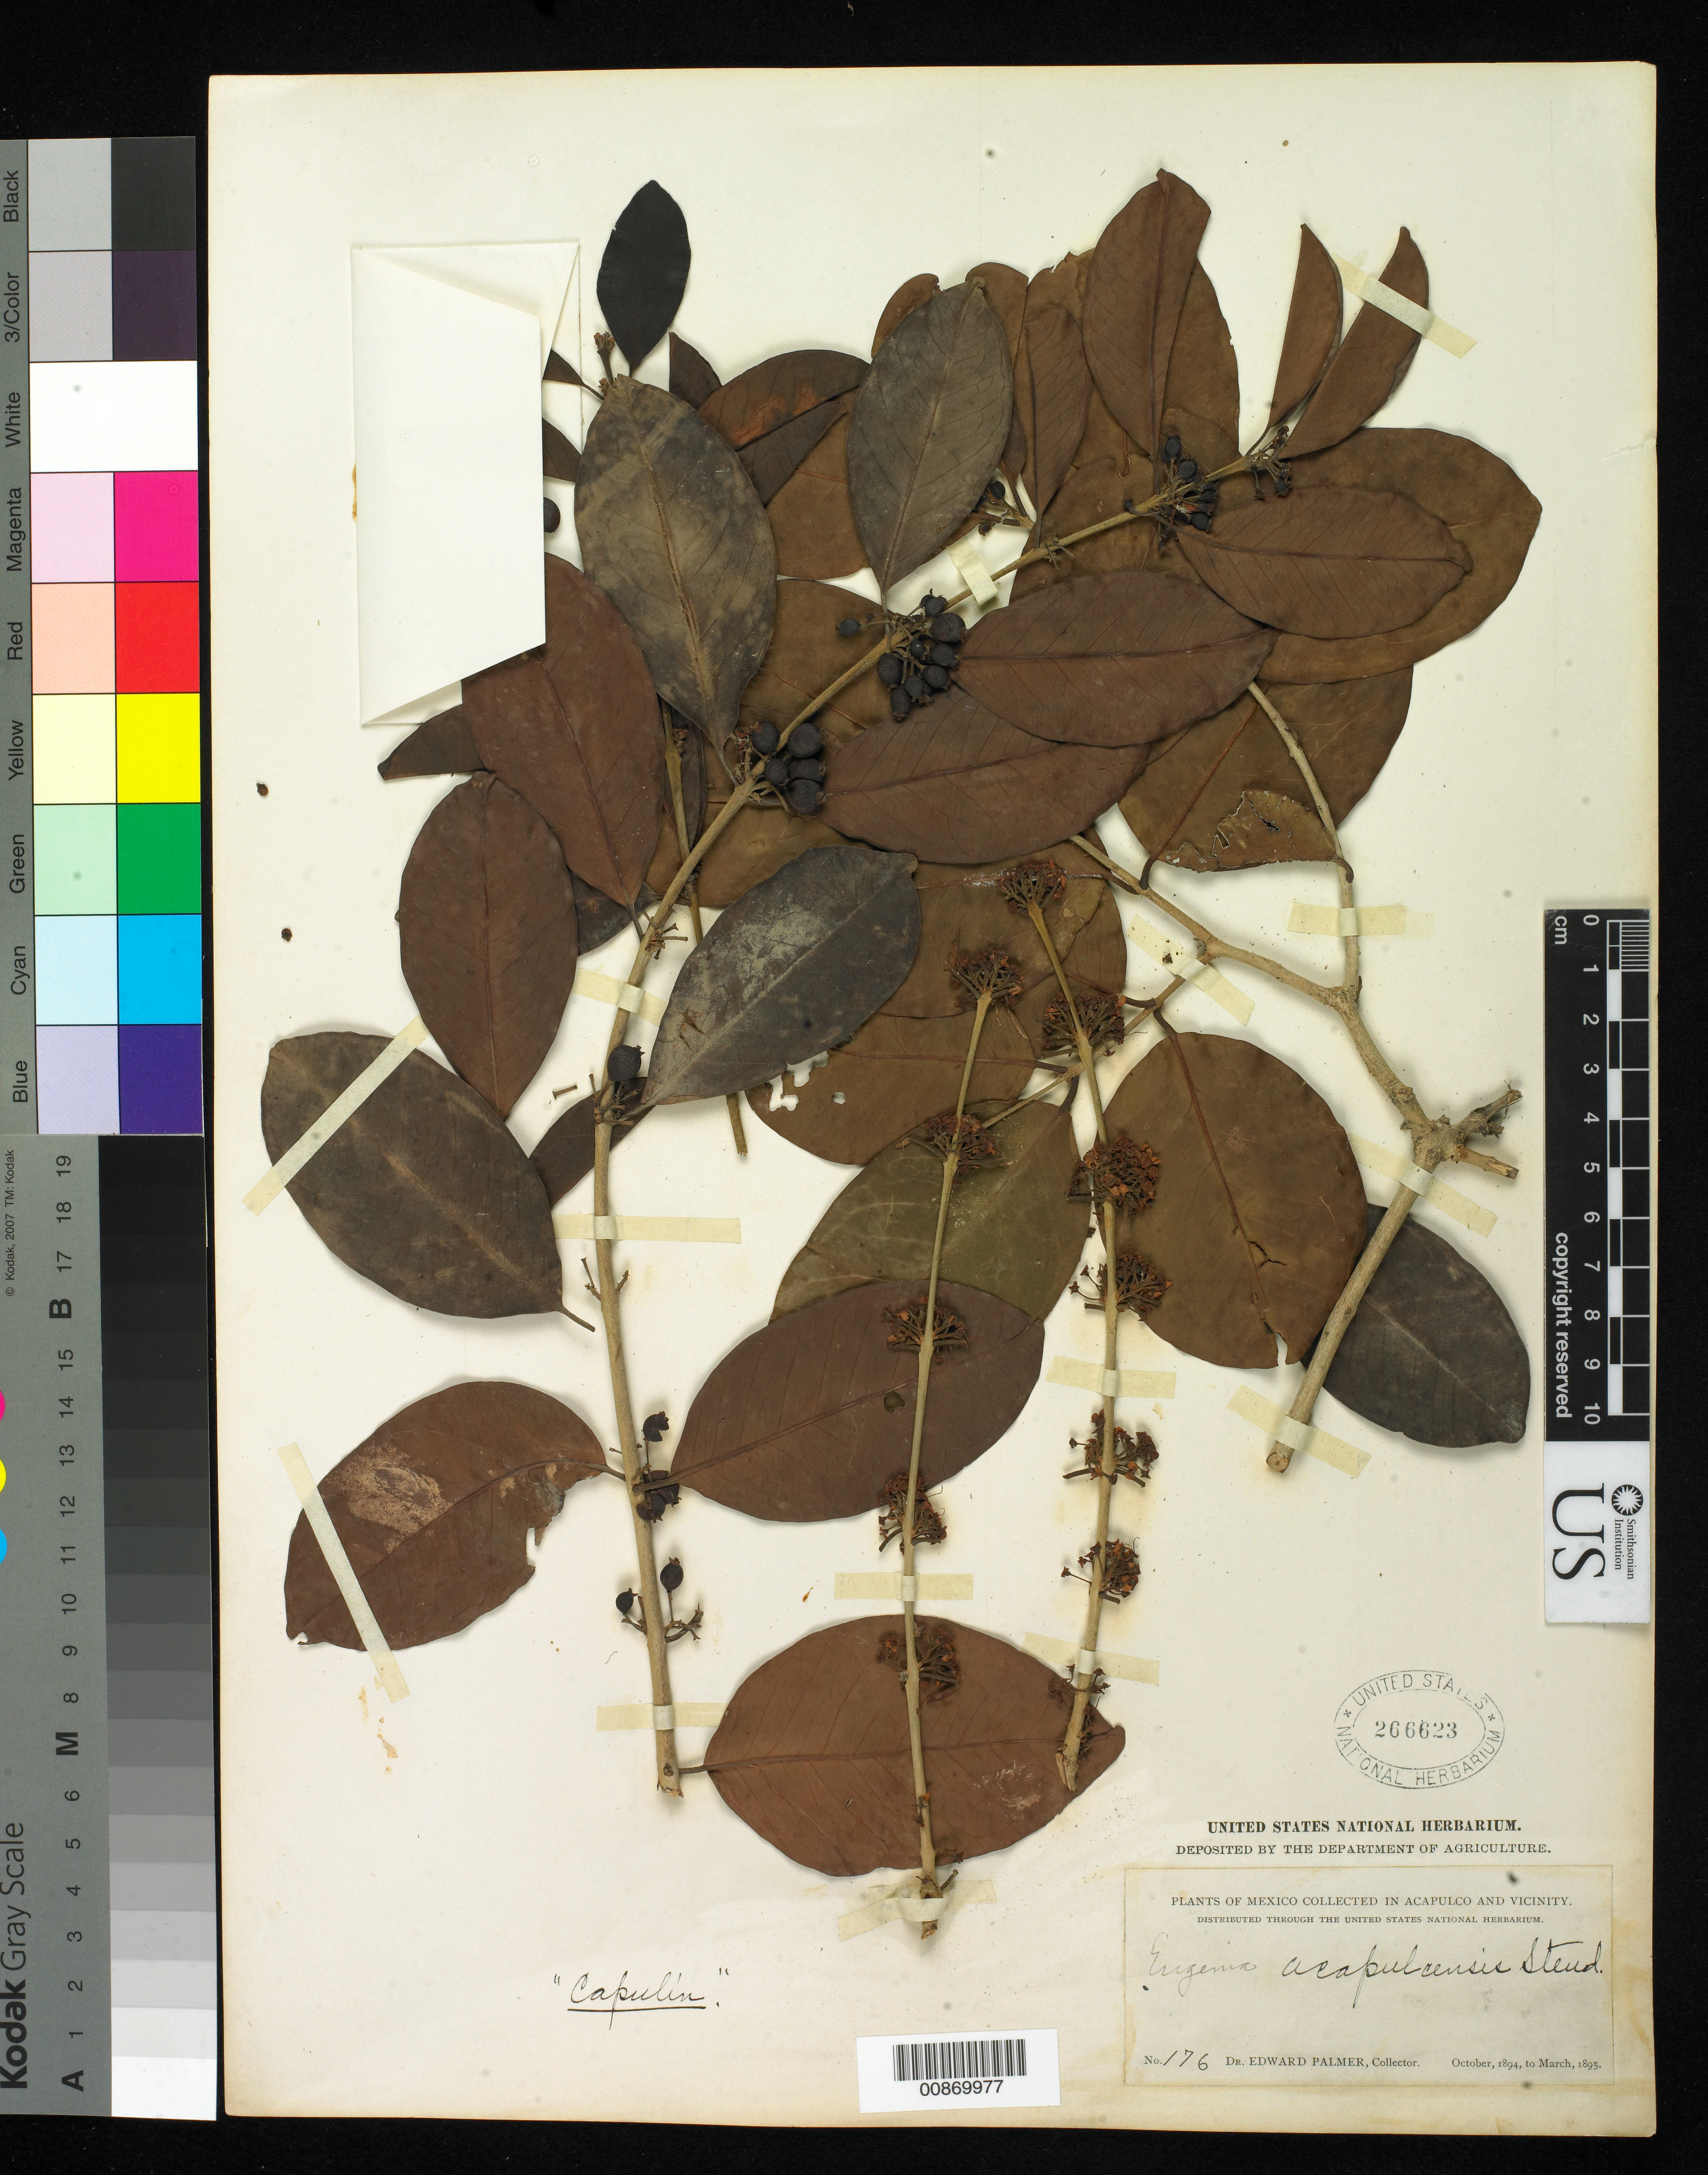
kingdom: Plantae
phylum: Tracheophyta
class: Magnoliopsida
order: Myrtales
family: Myrtaceae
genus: Eugenia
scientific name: Eugenia acapulcensis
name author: Steud.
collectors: E. Palmer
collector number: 176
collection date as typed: Oct 1894 to -- Mar 1895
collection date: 1894-10/1895-03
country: Mexico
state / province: Guerrero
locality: Acapulco, Guerrero and vicinity.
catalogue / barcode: US 266623